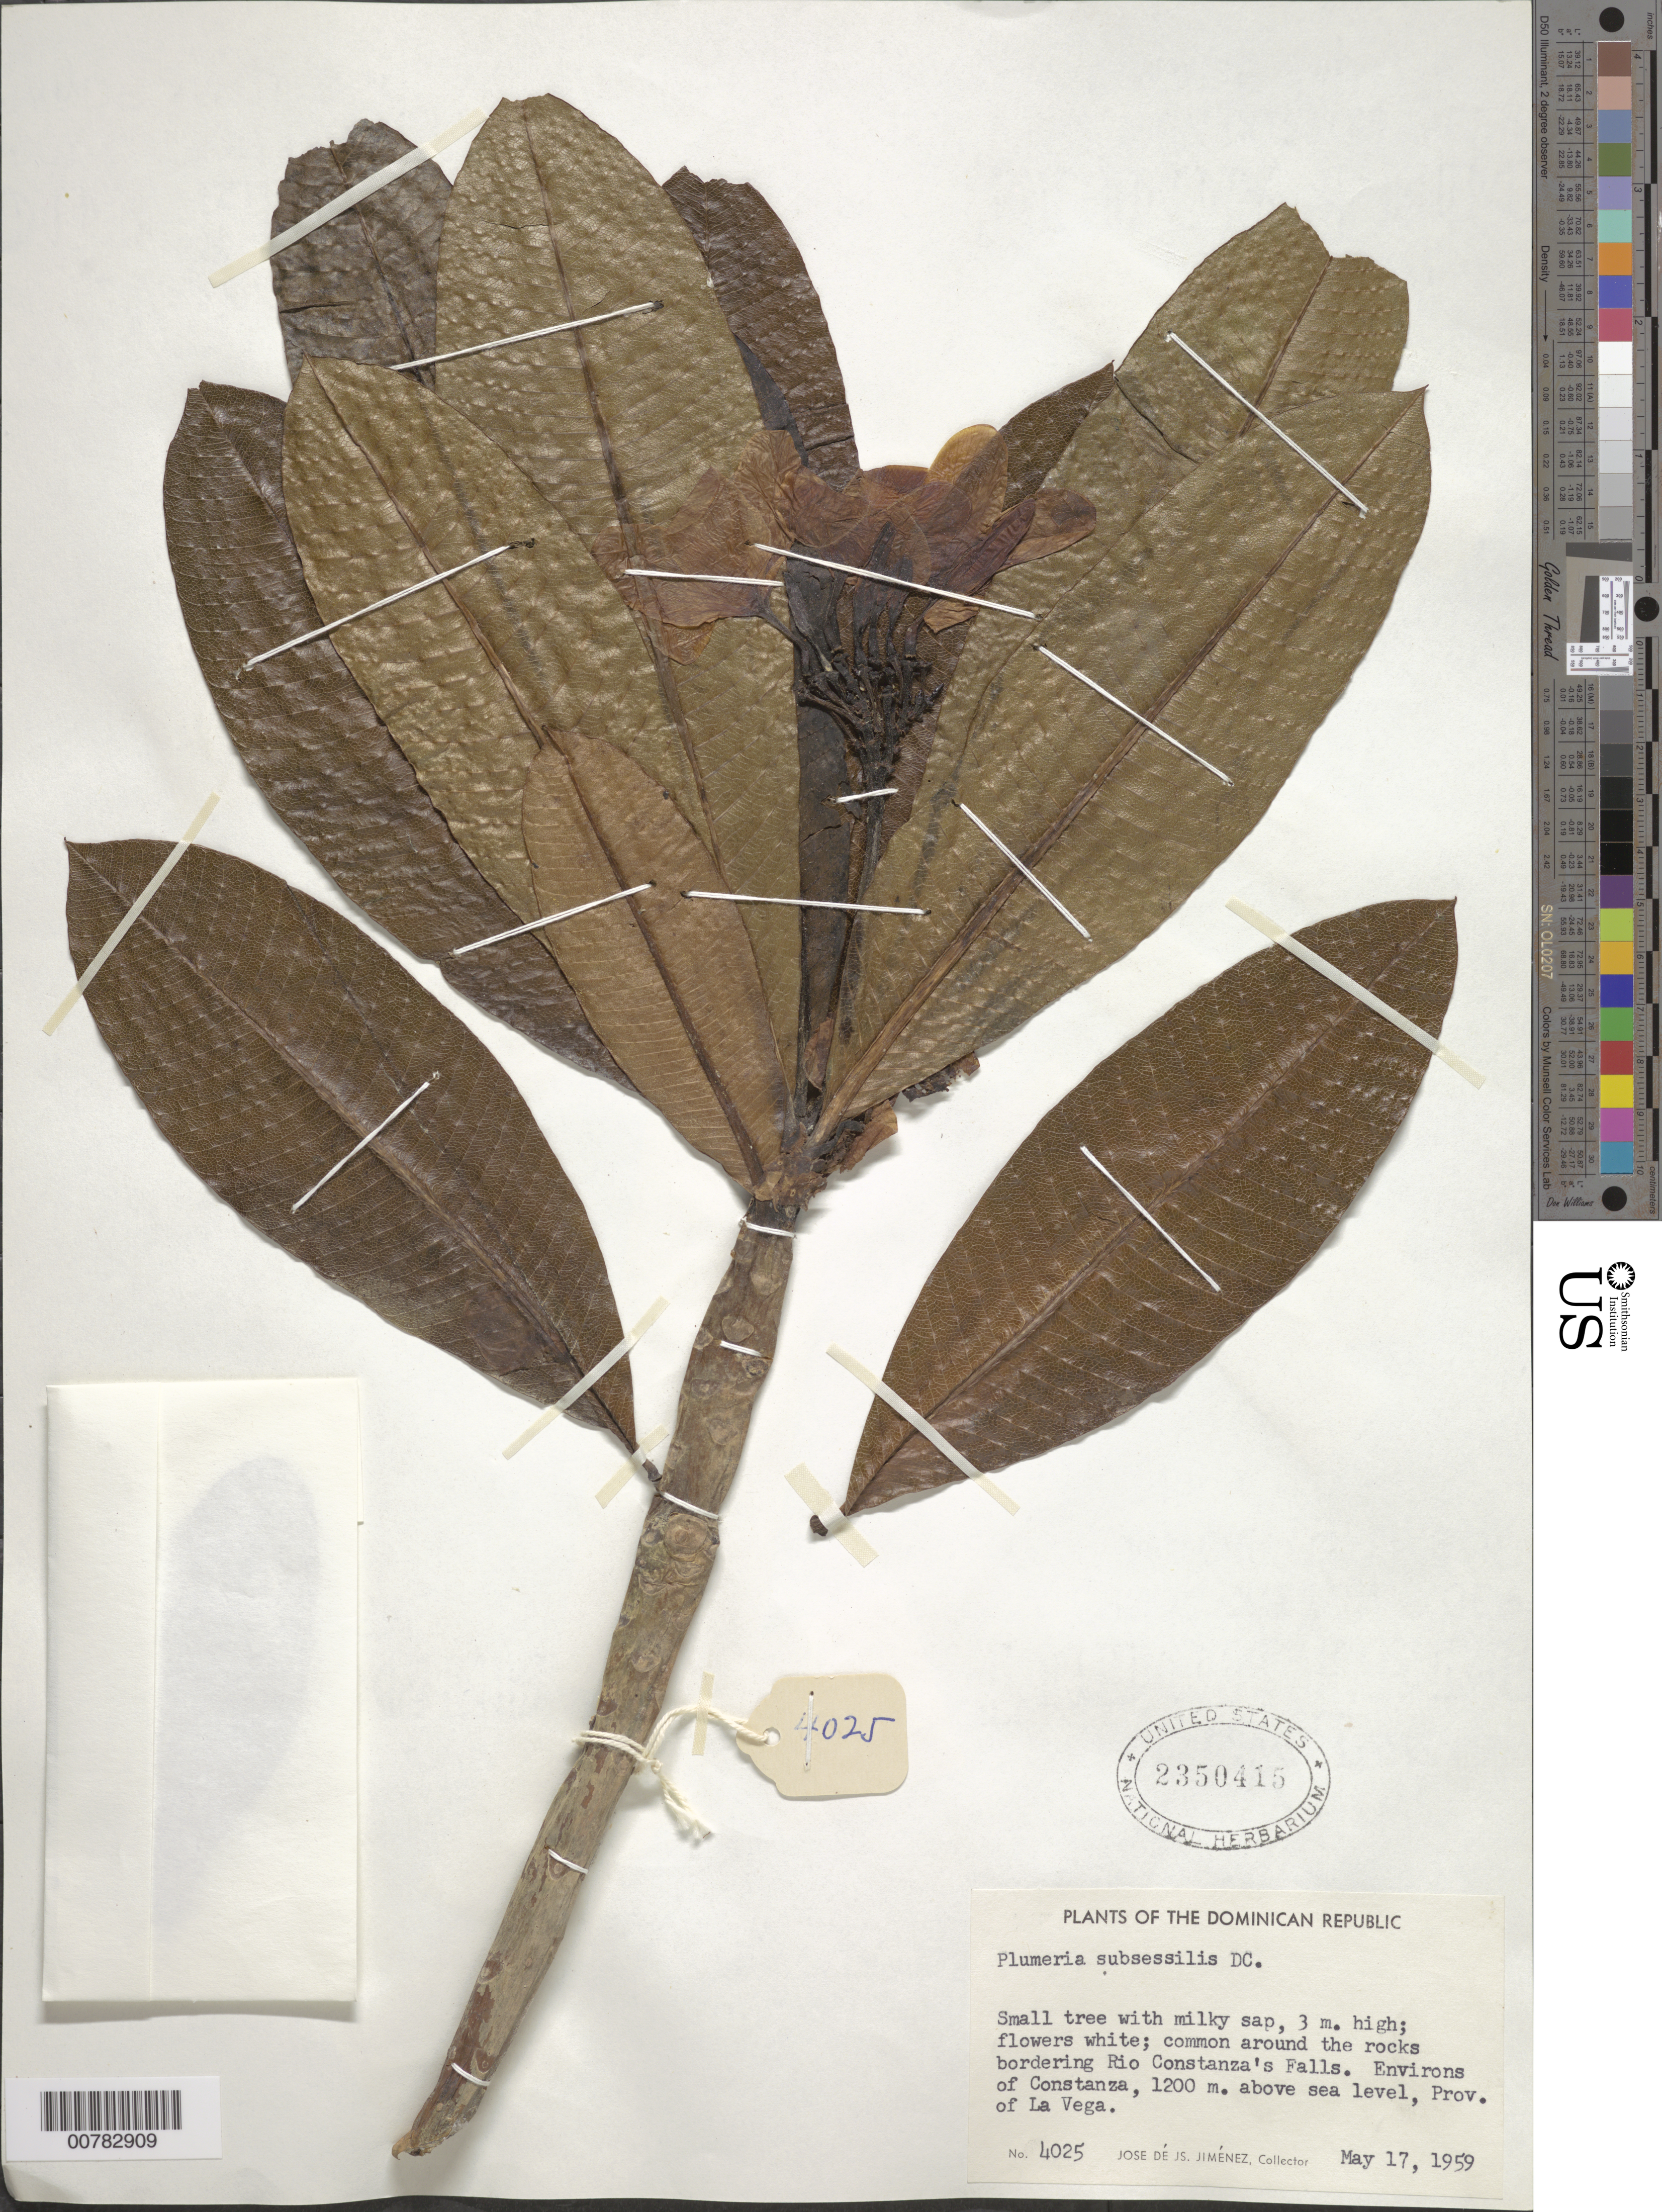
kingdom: Plantae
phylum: Tracheophyta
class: Magnoliopsida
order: Gentianales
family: Apocynaceae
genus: Plumeria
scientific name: Plumeria subsessilis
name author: A. DC.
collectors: J. J. Jiménez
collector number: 4025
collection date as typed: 17 May 1959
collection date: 1959-05-17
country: Dominican Republic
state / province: La Vega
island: Hispaniola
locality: Environs of Constanza, Rio Constanza.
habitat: Around rocks bordering a river.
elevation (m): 1200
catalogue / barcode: US 2350415